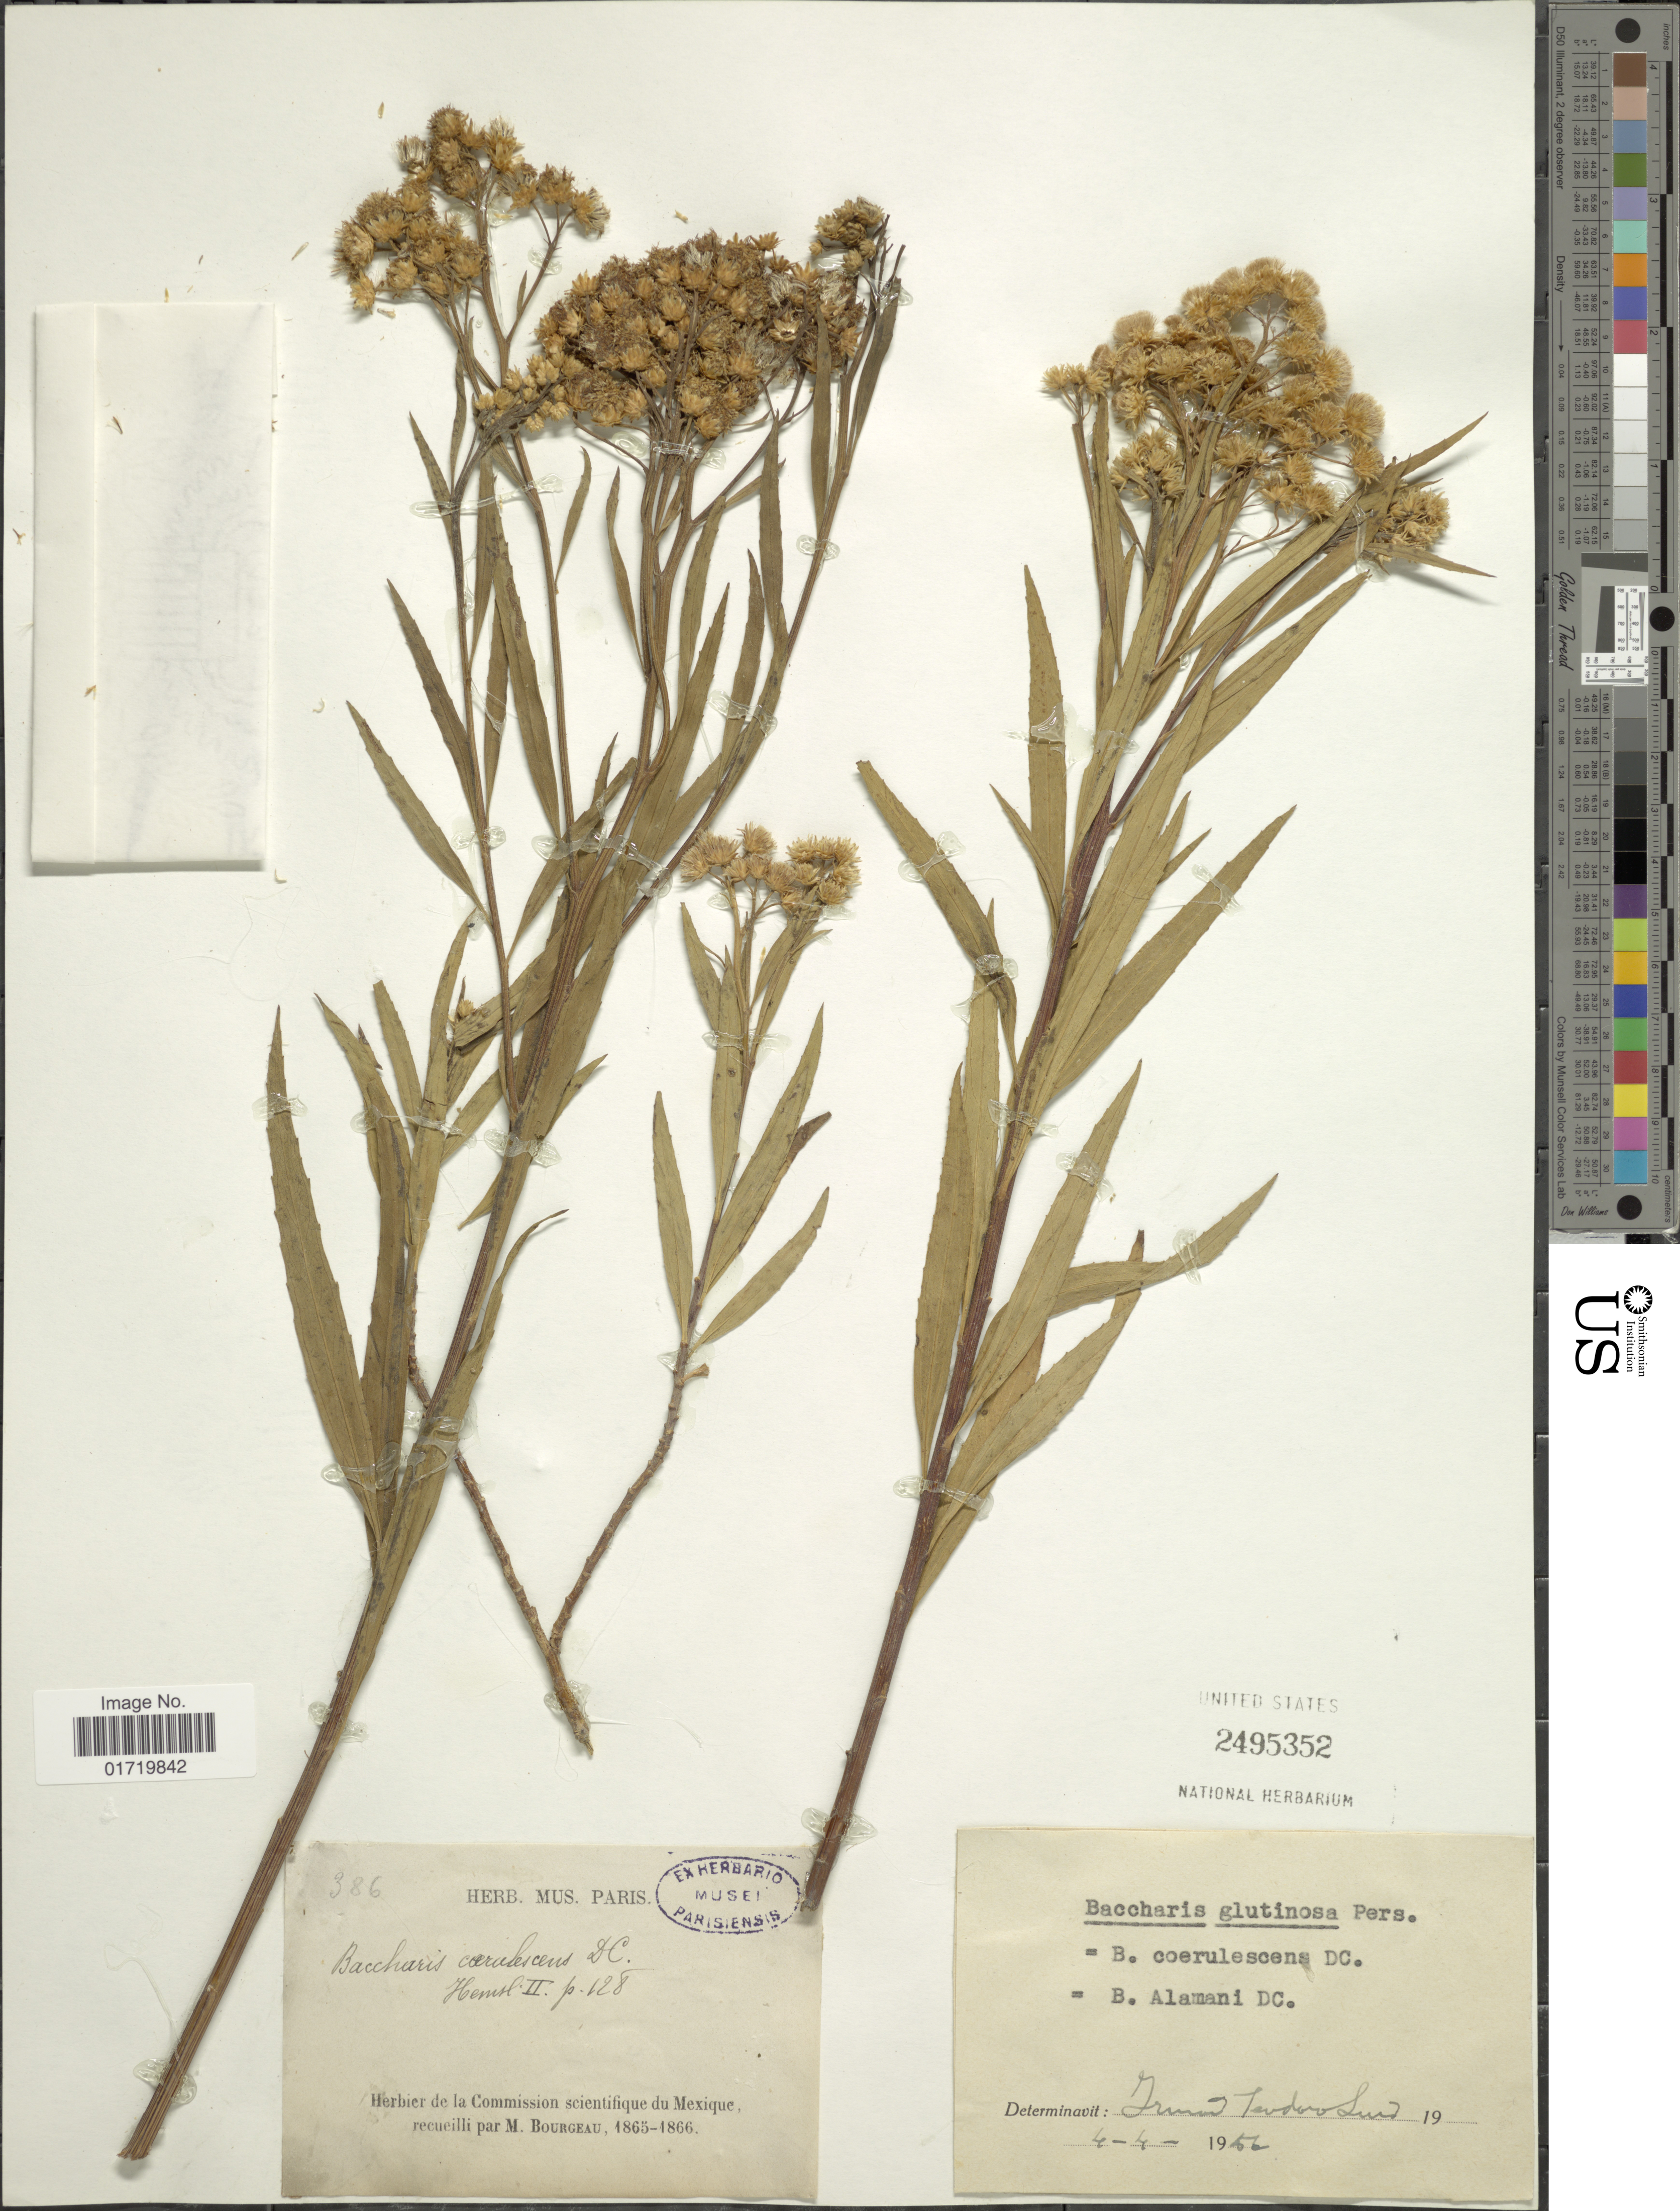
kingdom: Plantae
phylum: Tracheophyta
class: Magnoliopsida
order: Asterales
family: Asteraceae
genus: Baccharis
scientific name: Baccharis salicifolia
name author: (Ruiz & Pav.) Pers.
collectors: M. Bourgeau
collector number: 386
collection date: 1865/1866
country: Mexico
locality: Mexique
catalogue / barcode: US 2495352